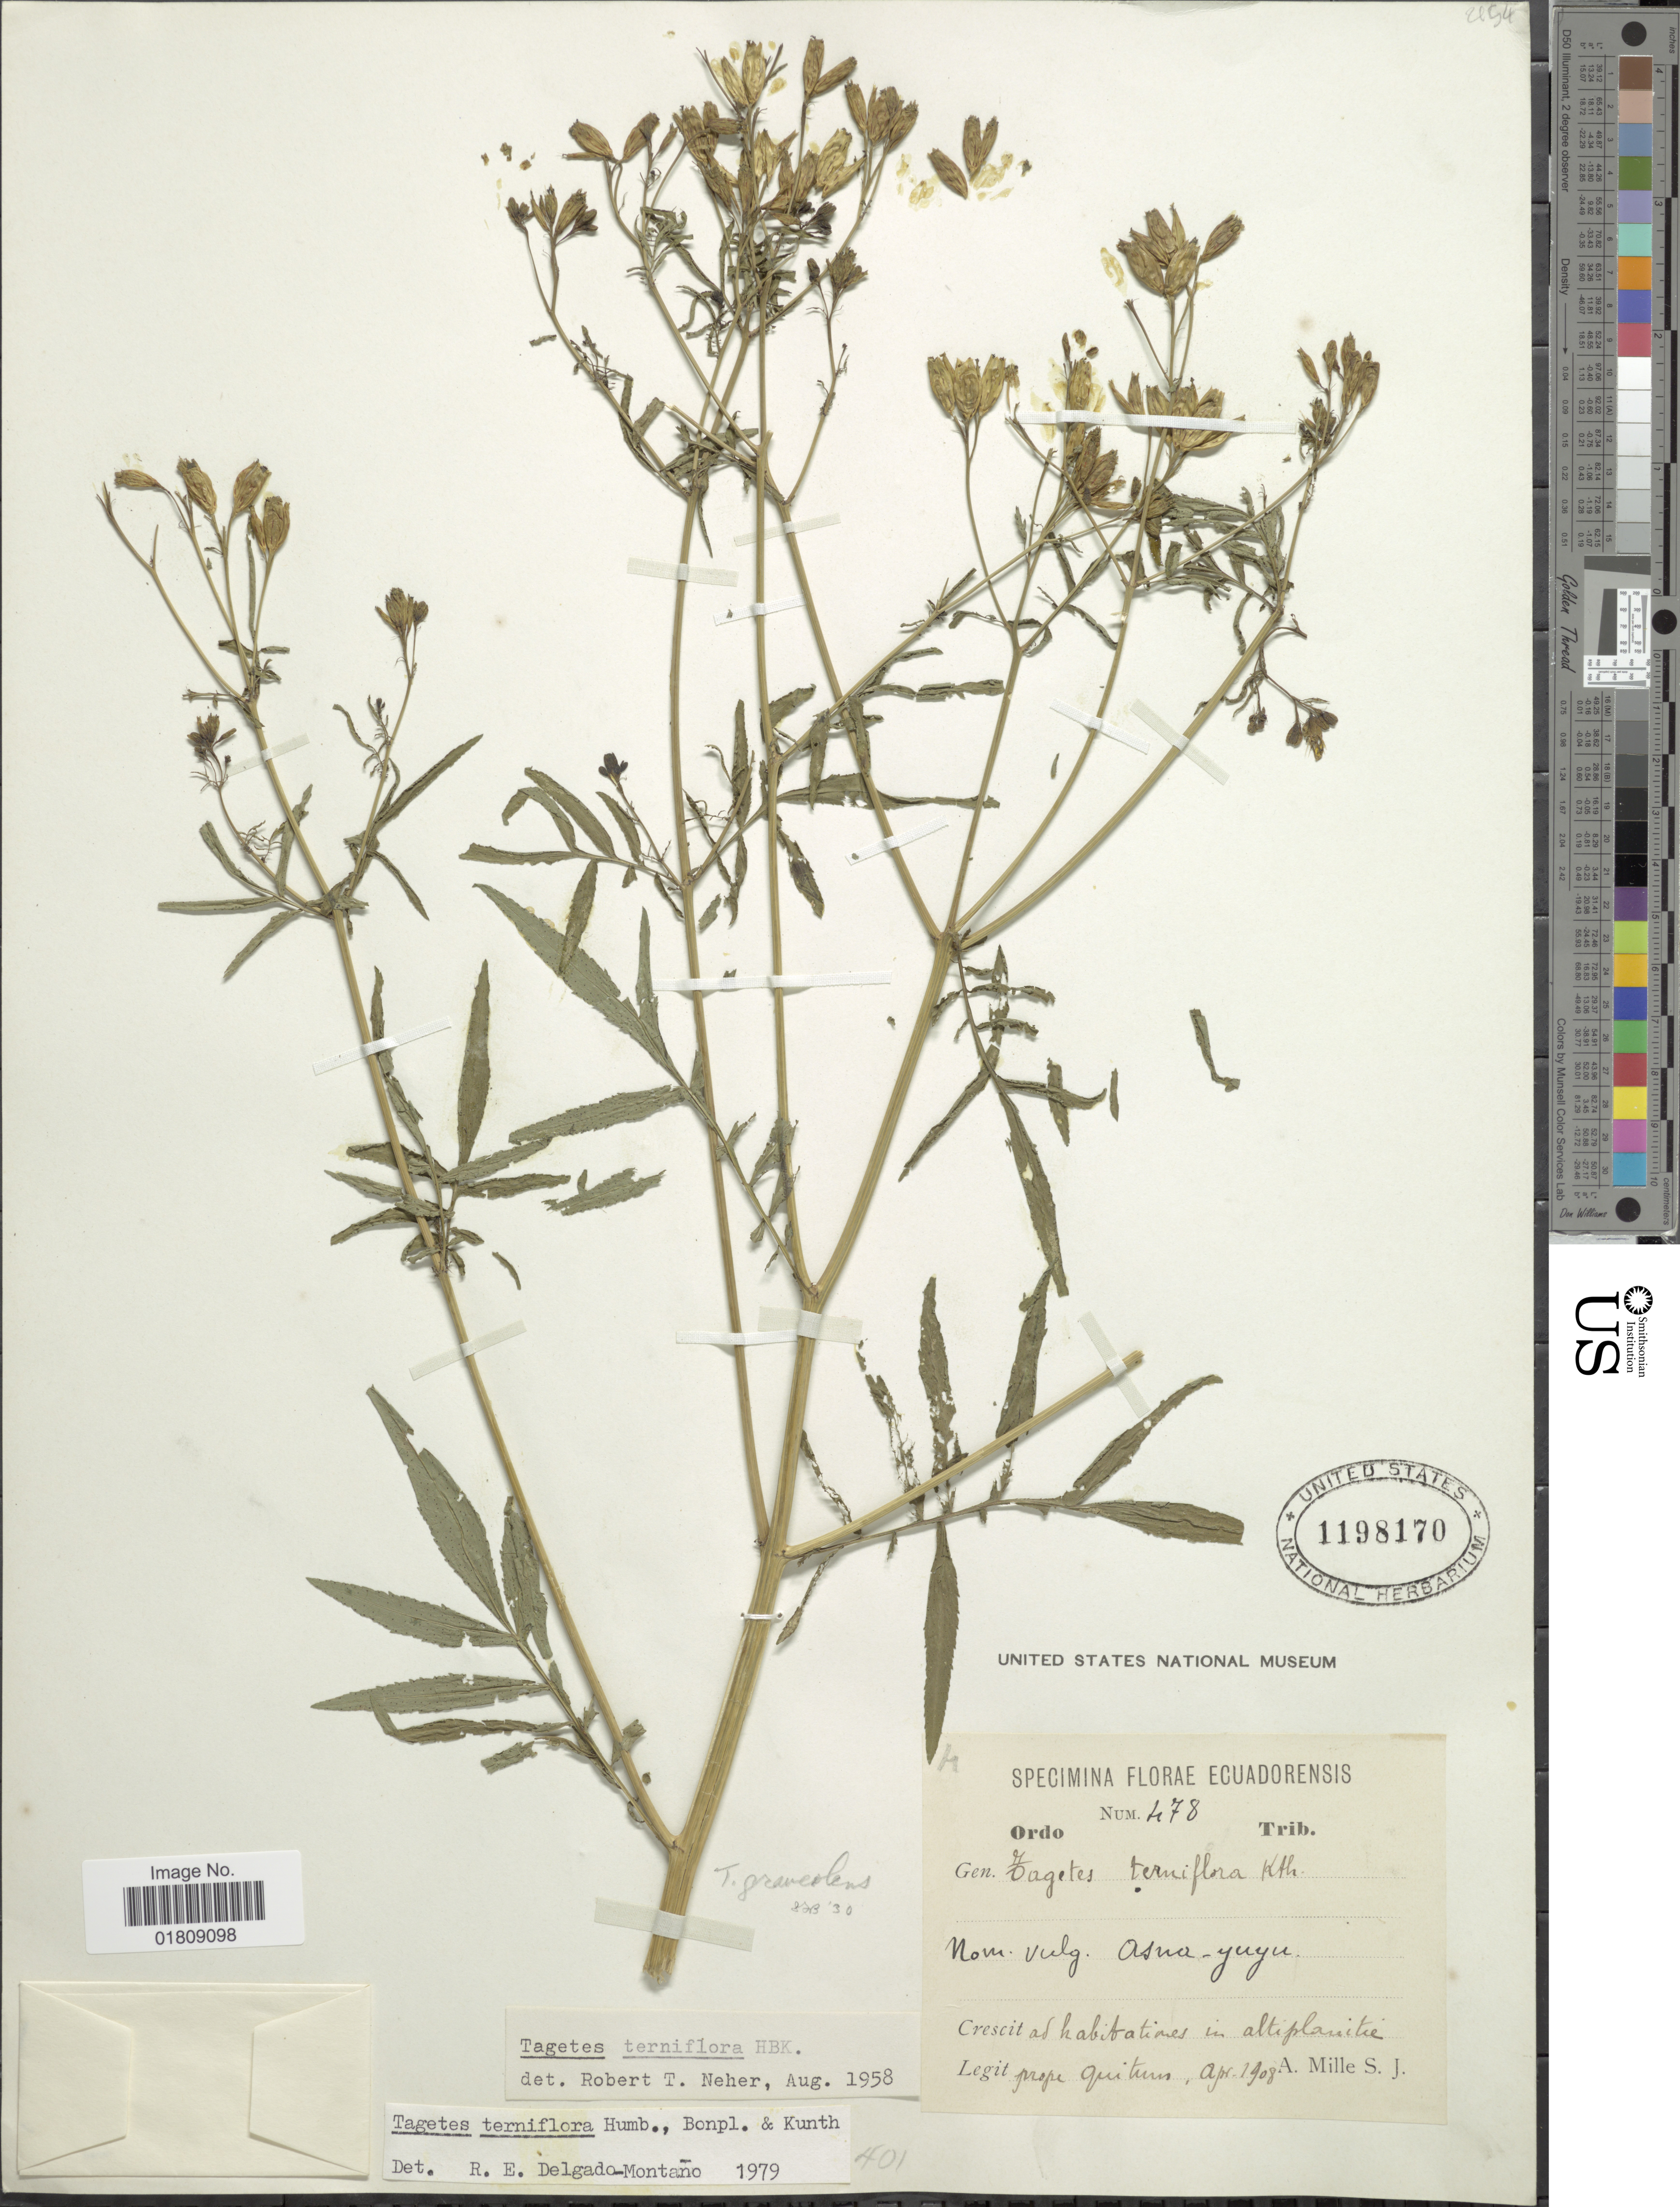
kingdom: Plantae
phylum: Tracheophyta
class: Magnoliopsida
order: Asterales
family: Asteraceae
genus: Tagetes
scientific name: Tagetes terniflora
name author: Kunth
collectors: A. Mille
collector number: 478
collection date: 1908-04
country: Ecuador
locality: Prope Quitum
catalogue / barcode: US 1198170